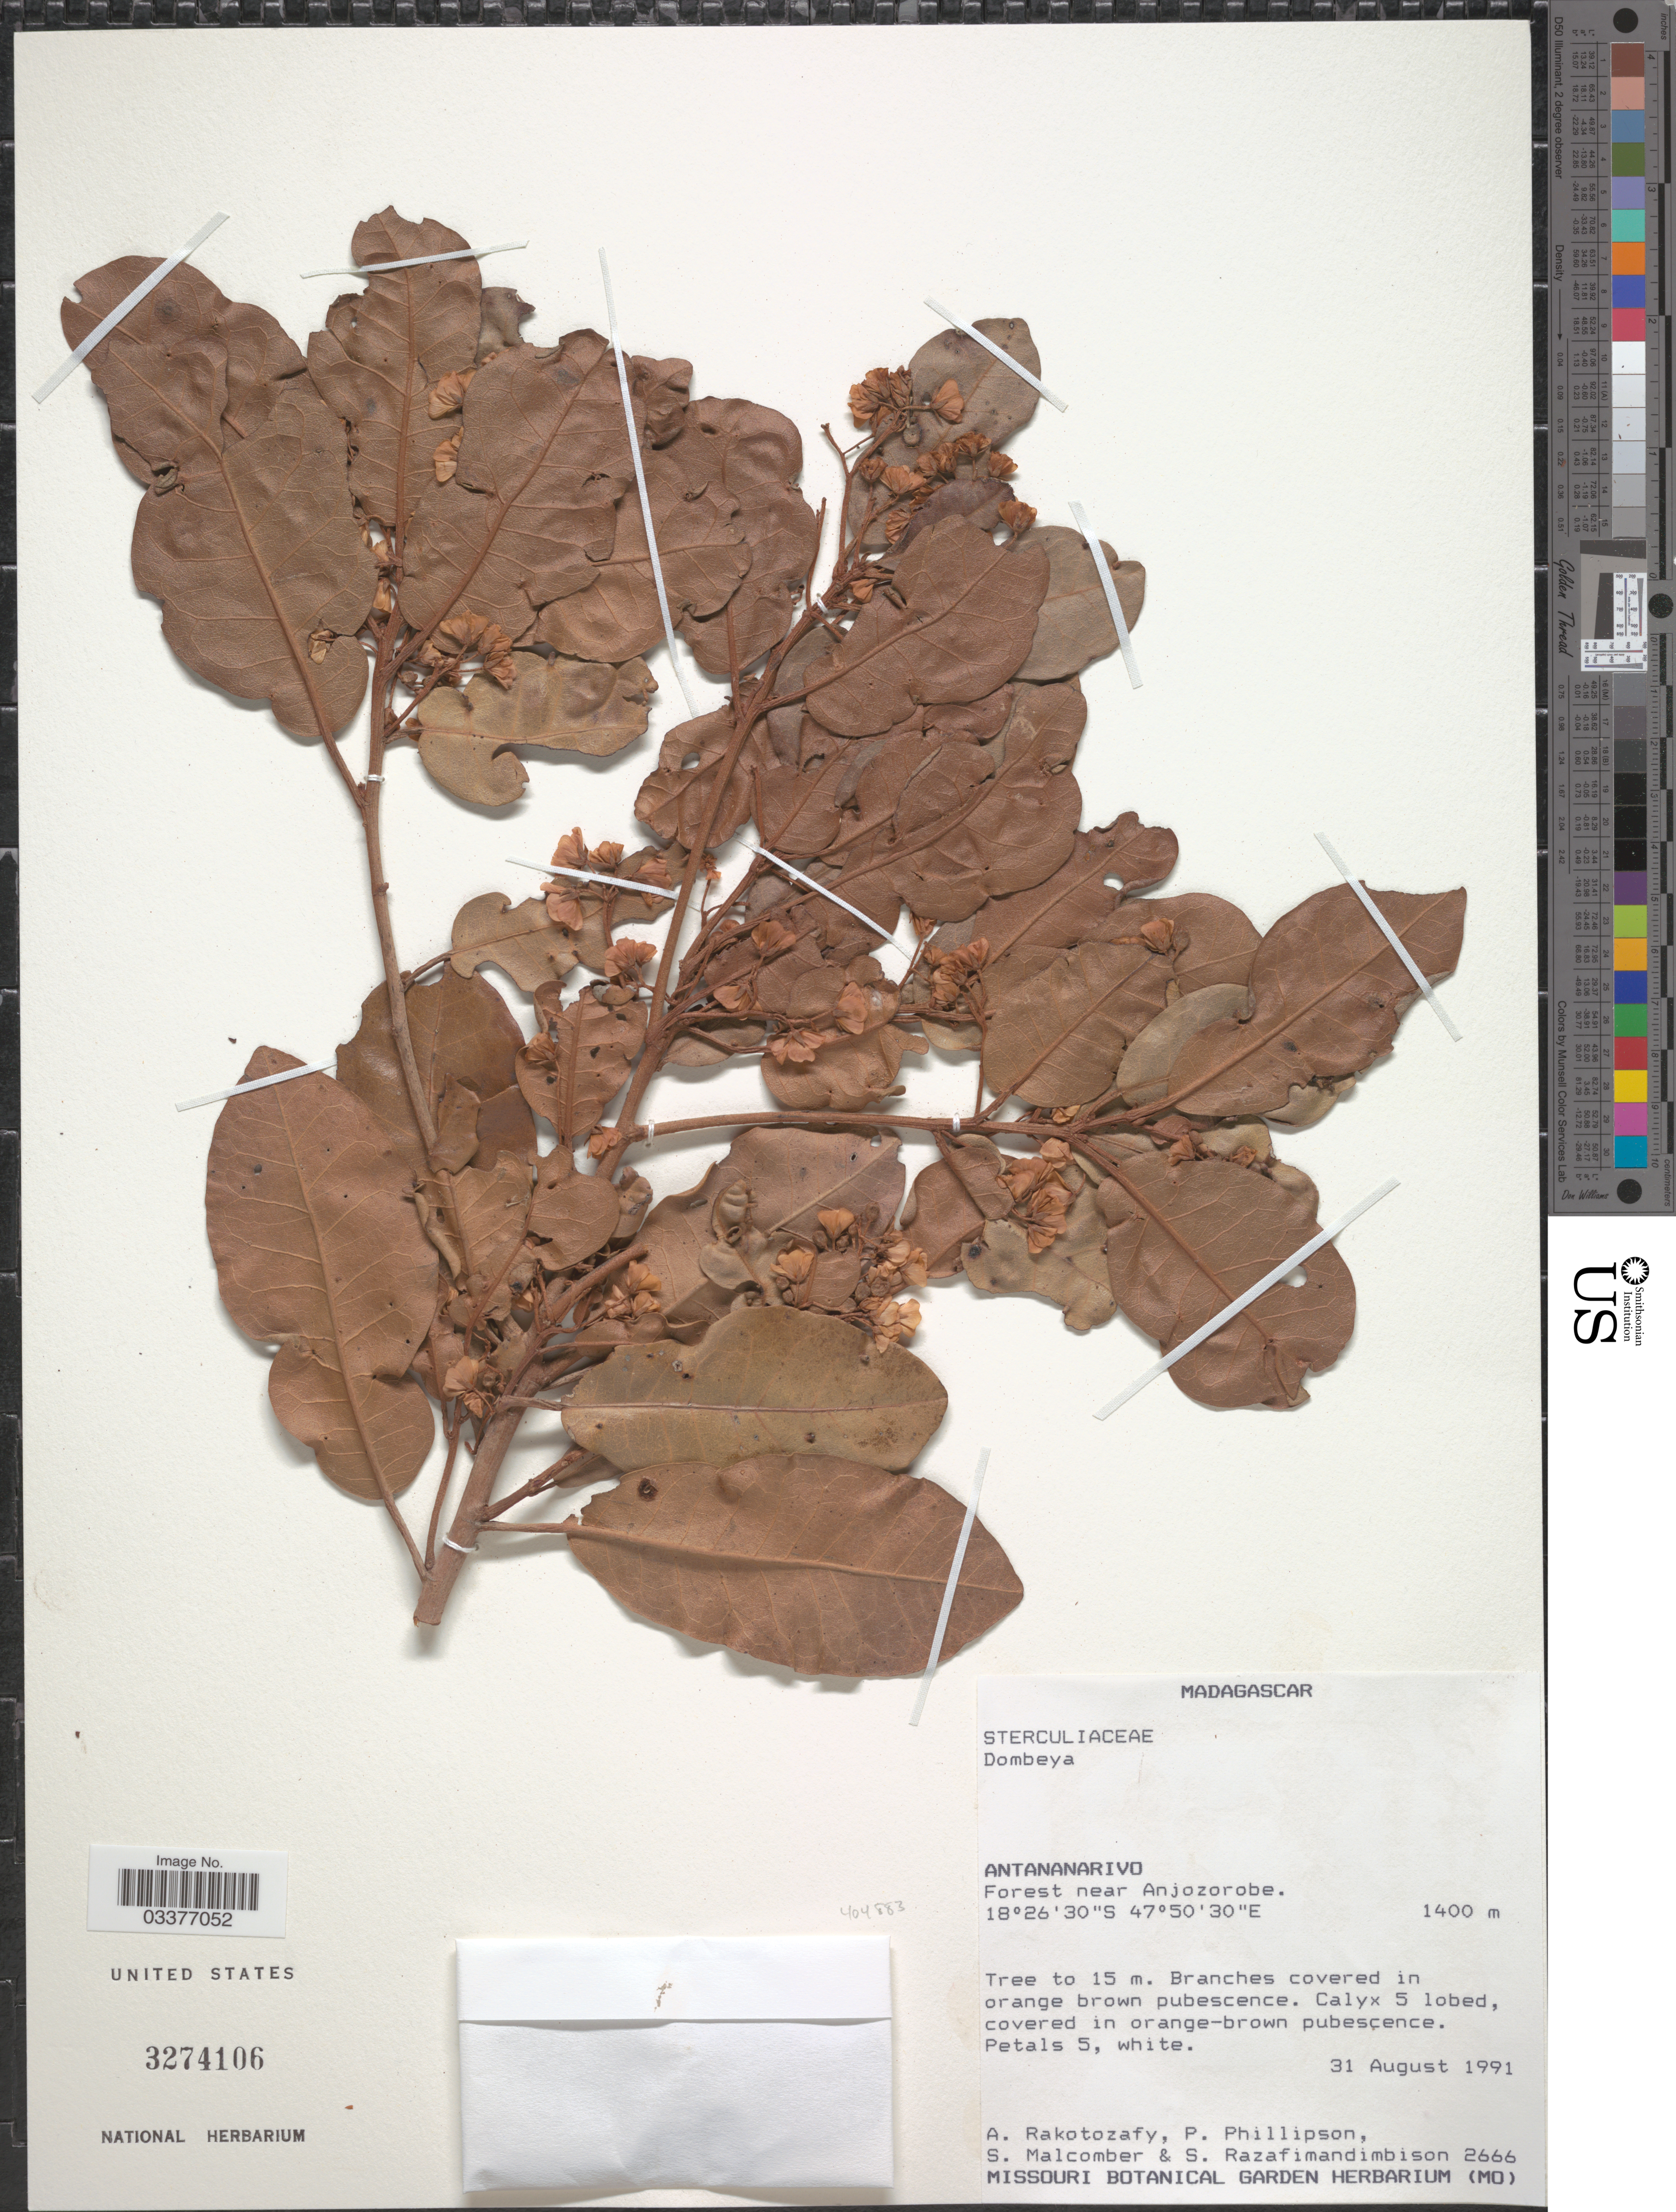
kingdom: Plantae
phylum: Tracheophyta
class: Magnoliopsida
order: Malvales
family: Malvaceae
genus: Dombeya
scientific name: Dombeya sp.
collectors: A. Rakotozafy, P. B. Phillipson, S. T. Malcomber & S. G. Razafimandimbison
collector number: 2666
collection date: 1991-08-31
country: Madagascar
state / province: Analamanga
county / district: Anjozorobe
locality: Forest near Anjozorobe.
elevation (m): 1400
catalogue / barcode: US 3274106